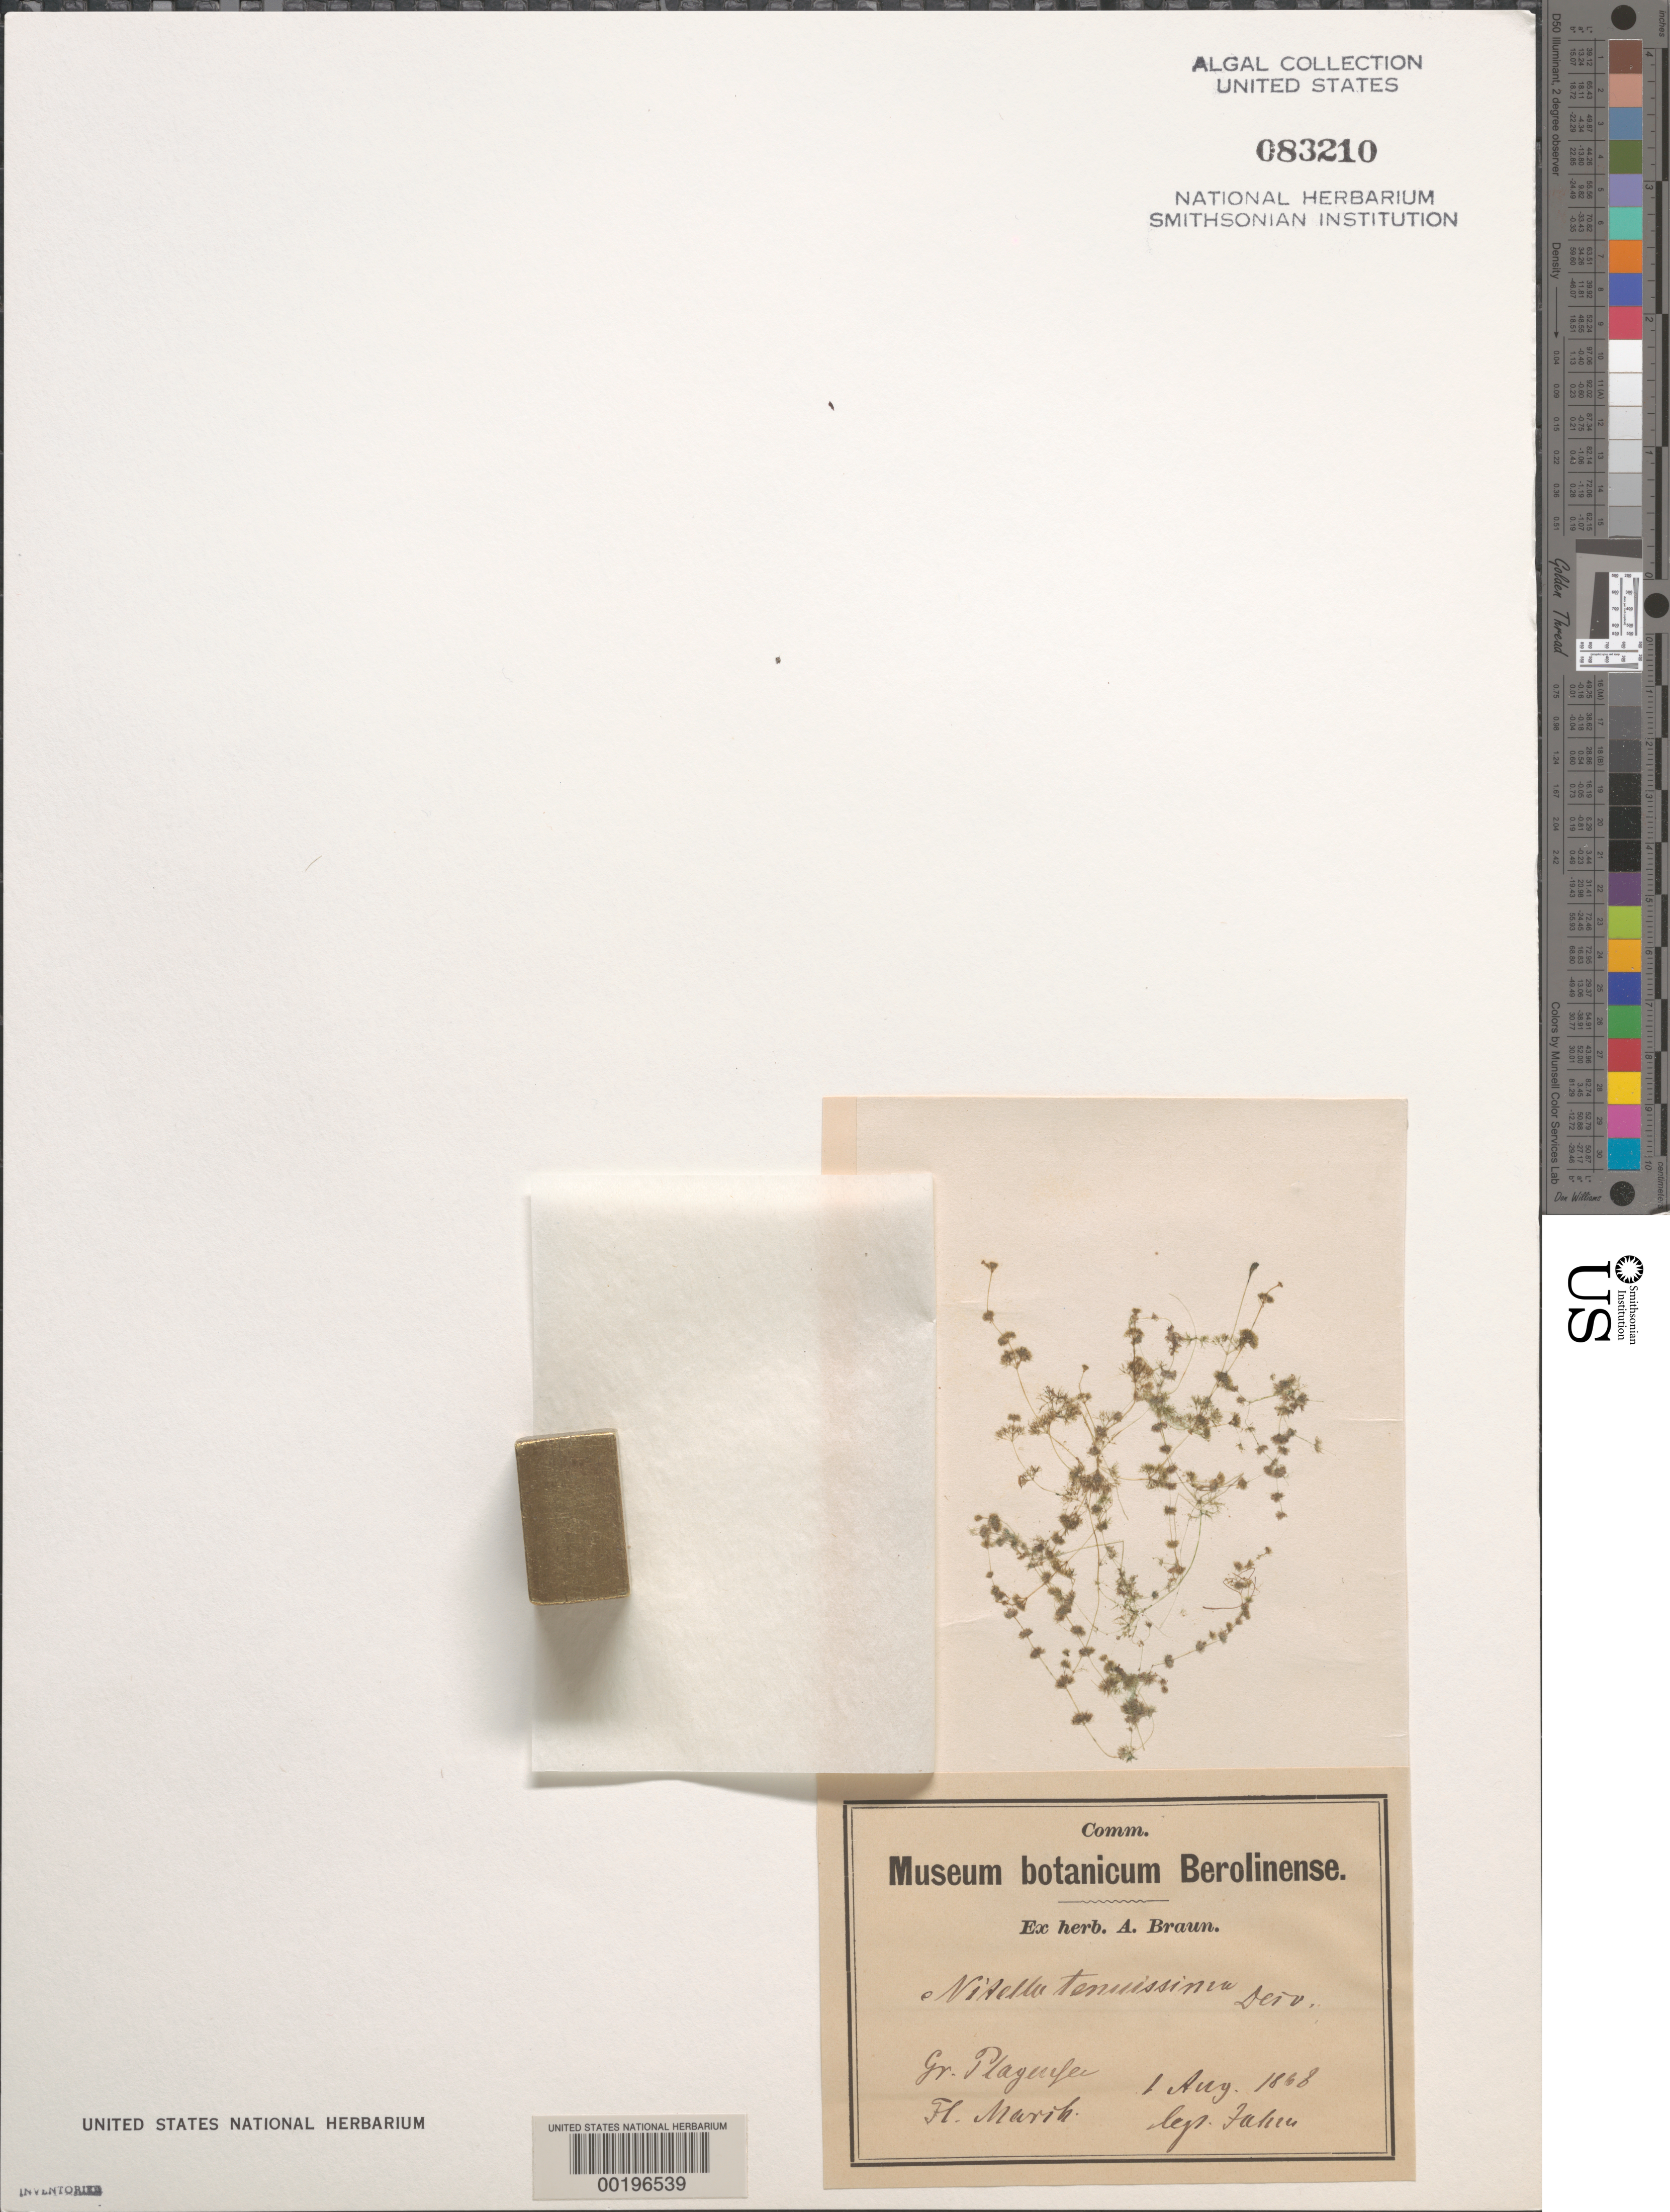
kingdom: Plantae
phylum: Charophyta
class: Charophyceae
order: Charales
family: Characeae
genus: Nitella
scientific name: Nitella tenuissima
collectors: A. Fahn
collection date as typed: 01 Aug 1868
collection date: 1868-08-01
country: Germany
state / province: Brandenburg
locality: Grosser plagesee (gr. plagensee)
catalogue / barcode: US 83210